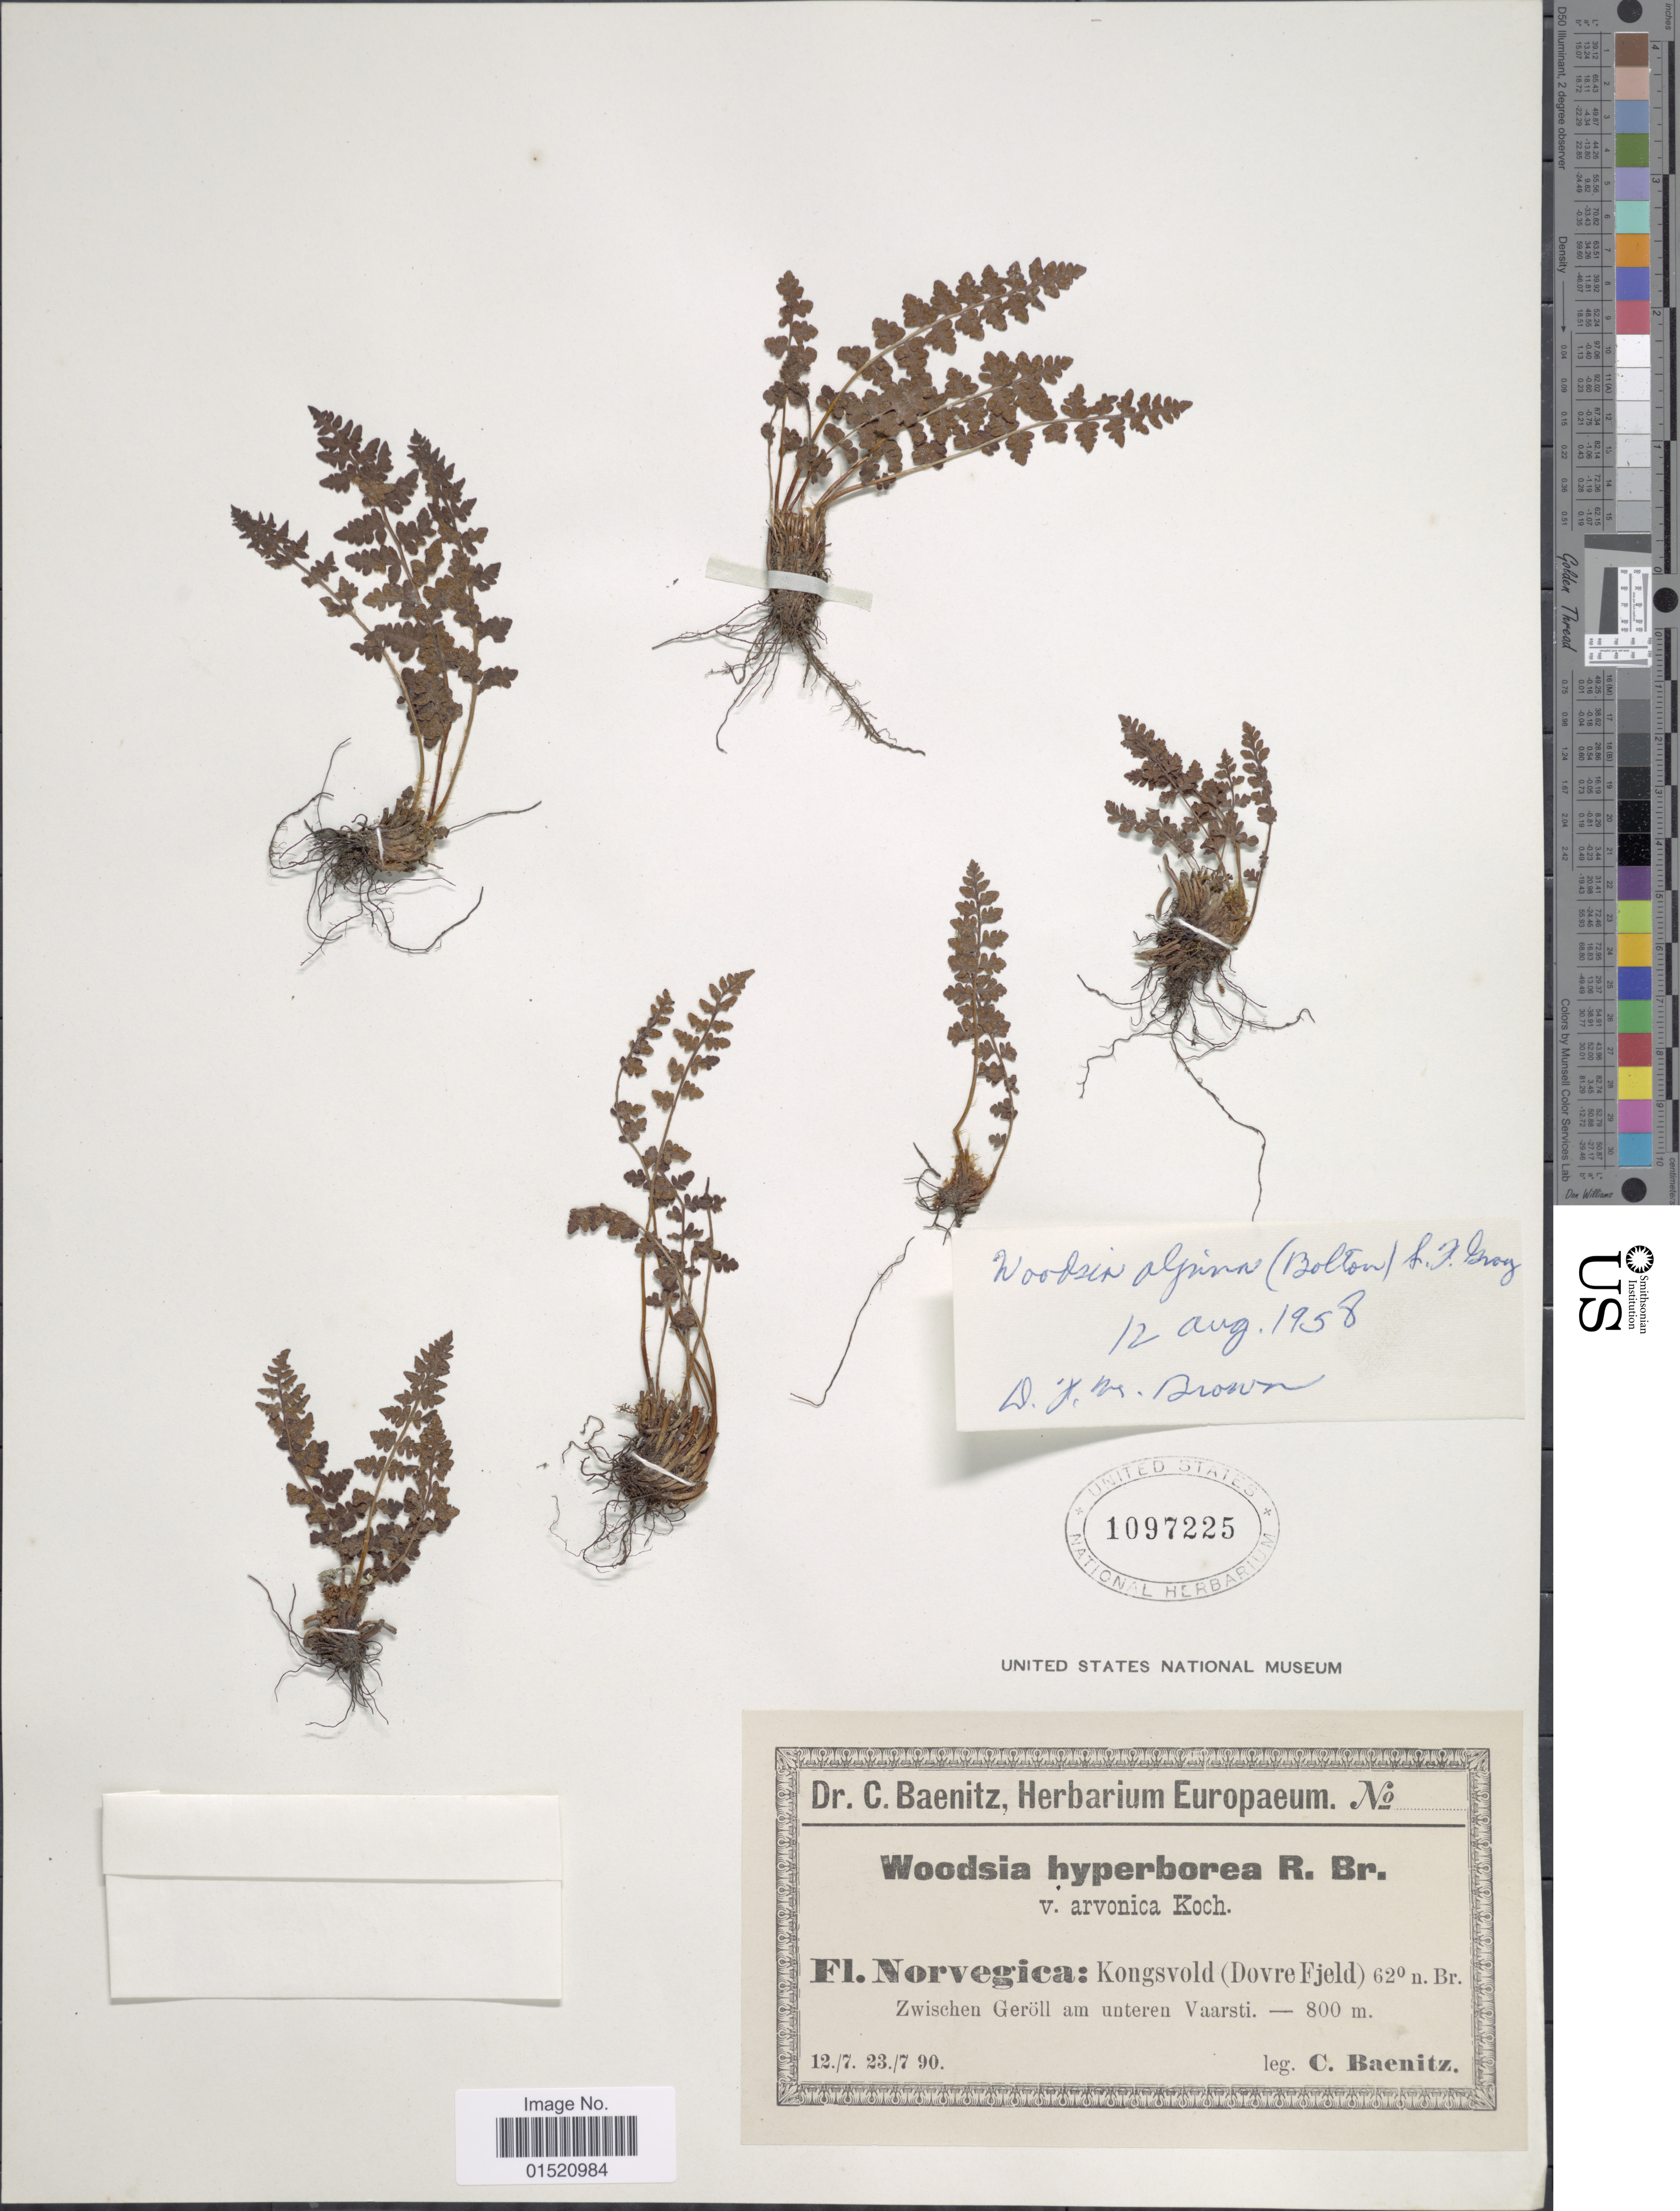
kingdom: Plantae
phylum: Tracheophyta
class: Polypodiopsida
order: Polypodiales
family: Woodsiaceae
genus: Woodsia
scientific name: Woodsia alpina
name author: (Bolton) S.F. Gray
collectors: C. G. Baenitz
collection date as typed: Transcribed d/m/y: 12/7/90 to 23/7/90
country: Norway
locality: Kongsvold (Dovre Fjeld) 62° n. Br. Zwischen Geröll am unteren Vaarsti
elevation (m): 800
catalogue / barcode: US 1097225